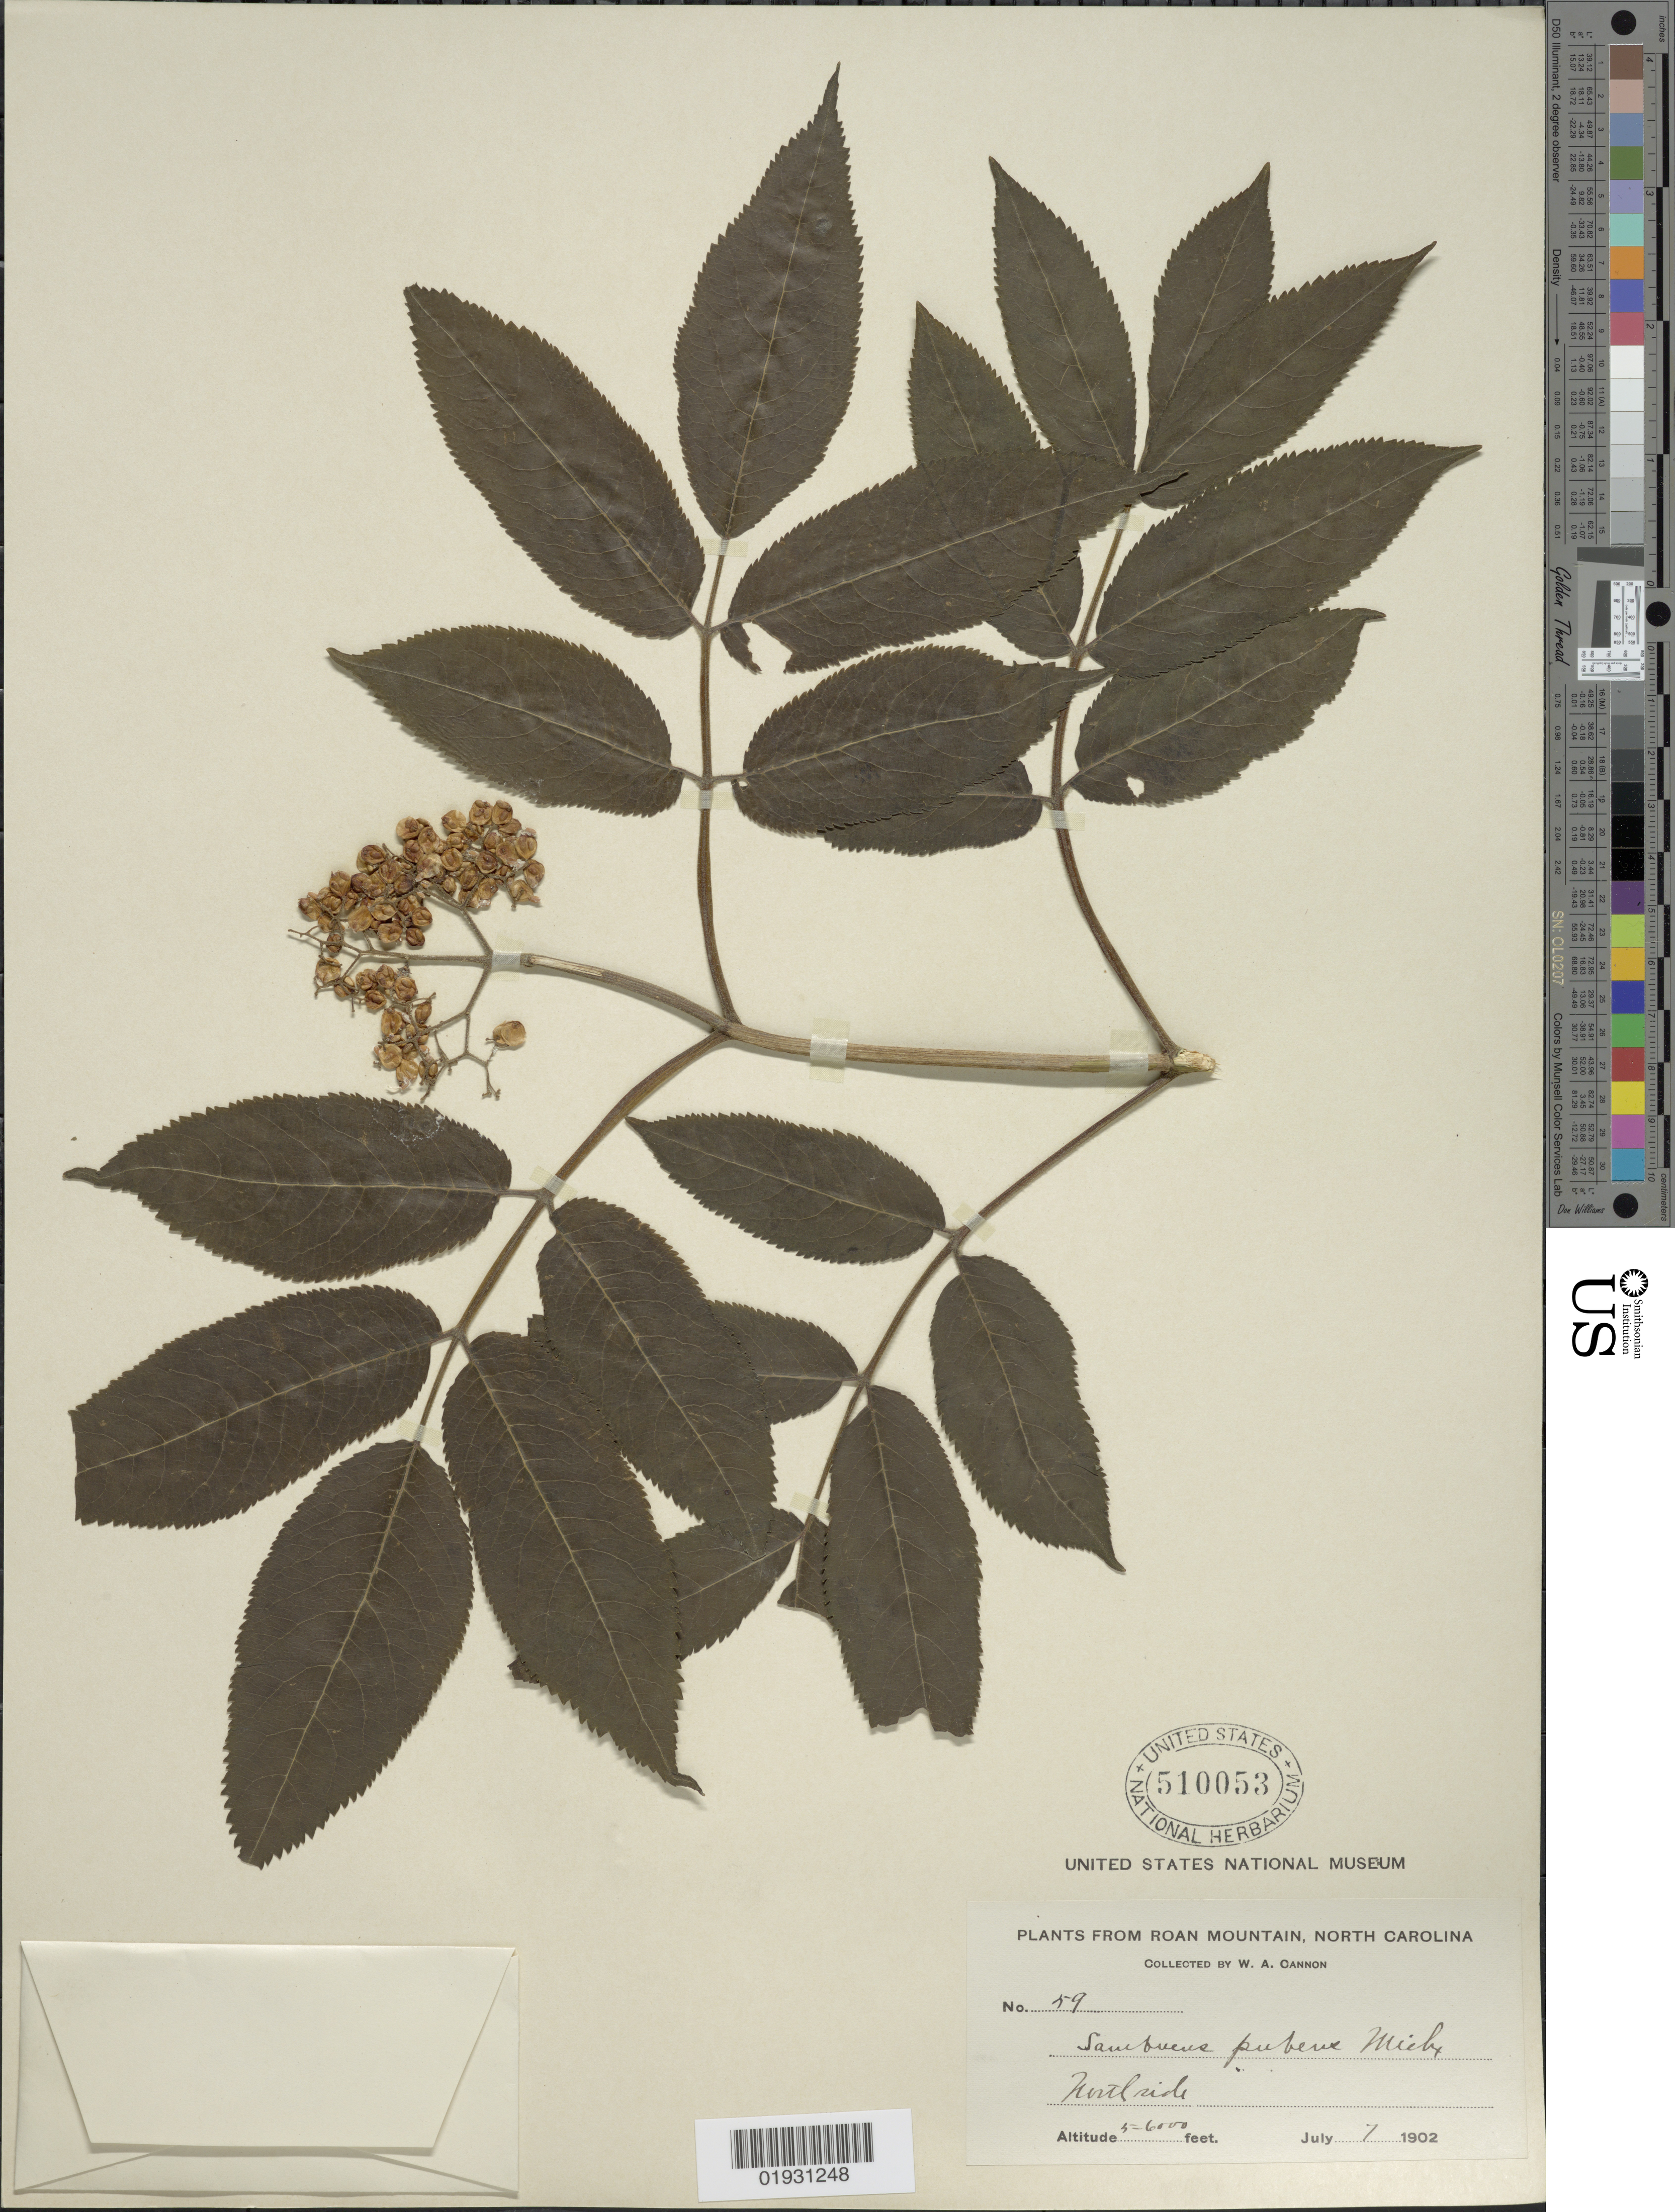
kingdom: Plantae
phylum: Tracheophyta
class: Magnoliopsida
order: Dipsacales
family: Viburnaceae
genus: Sambucus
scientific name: Sambucus racemosa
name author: L.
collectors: W. Cannon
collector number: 59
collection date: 1902-07-07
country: United States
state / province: North Carolina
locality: Roan Mountain, North side.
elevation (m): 1524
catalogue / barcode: US 510053